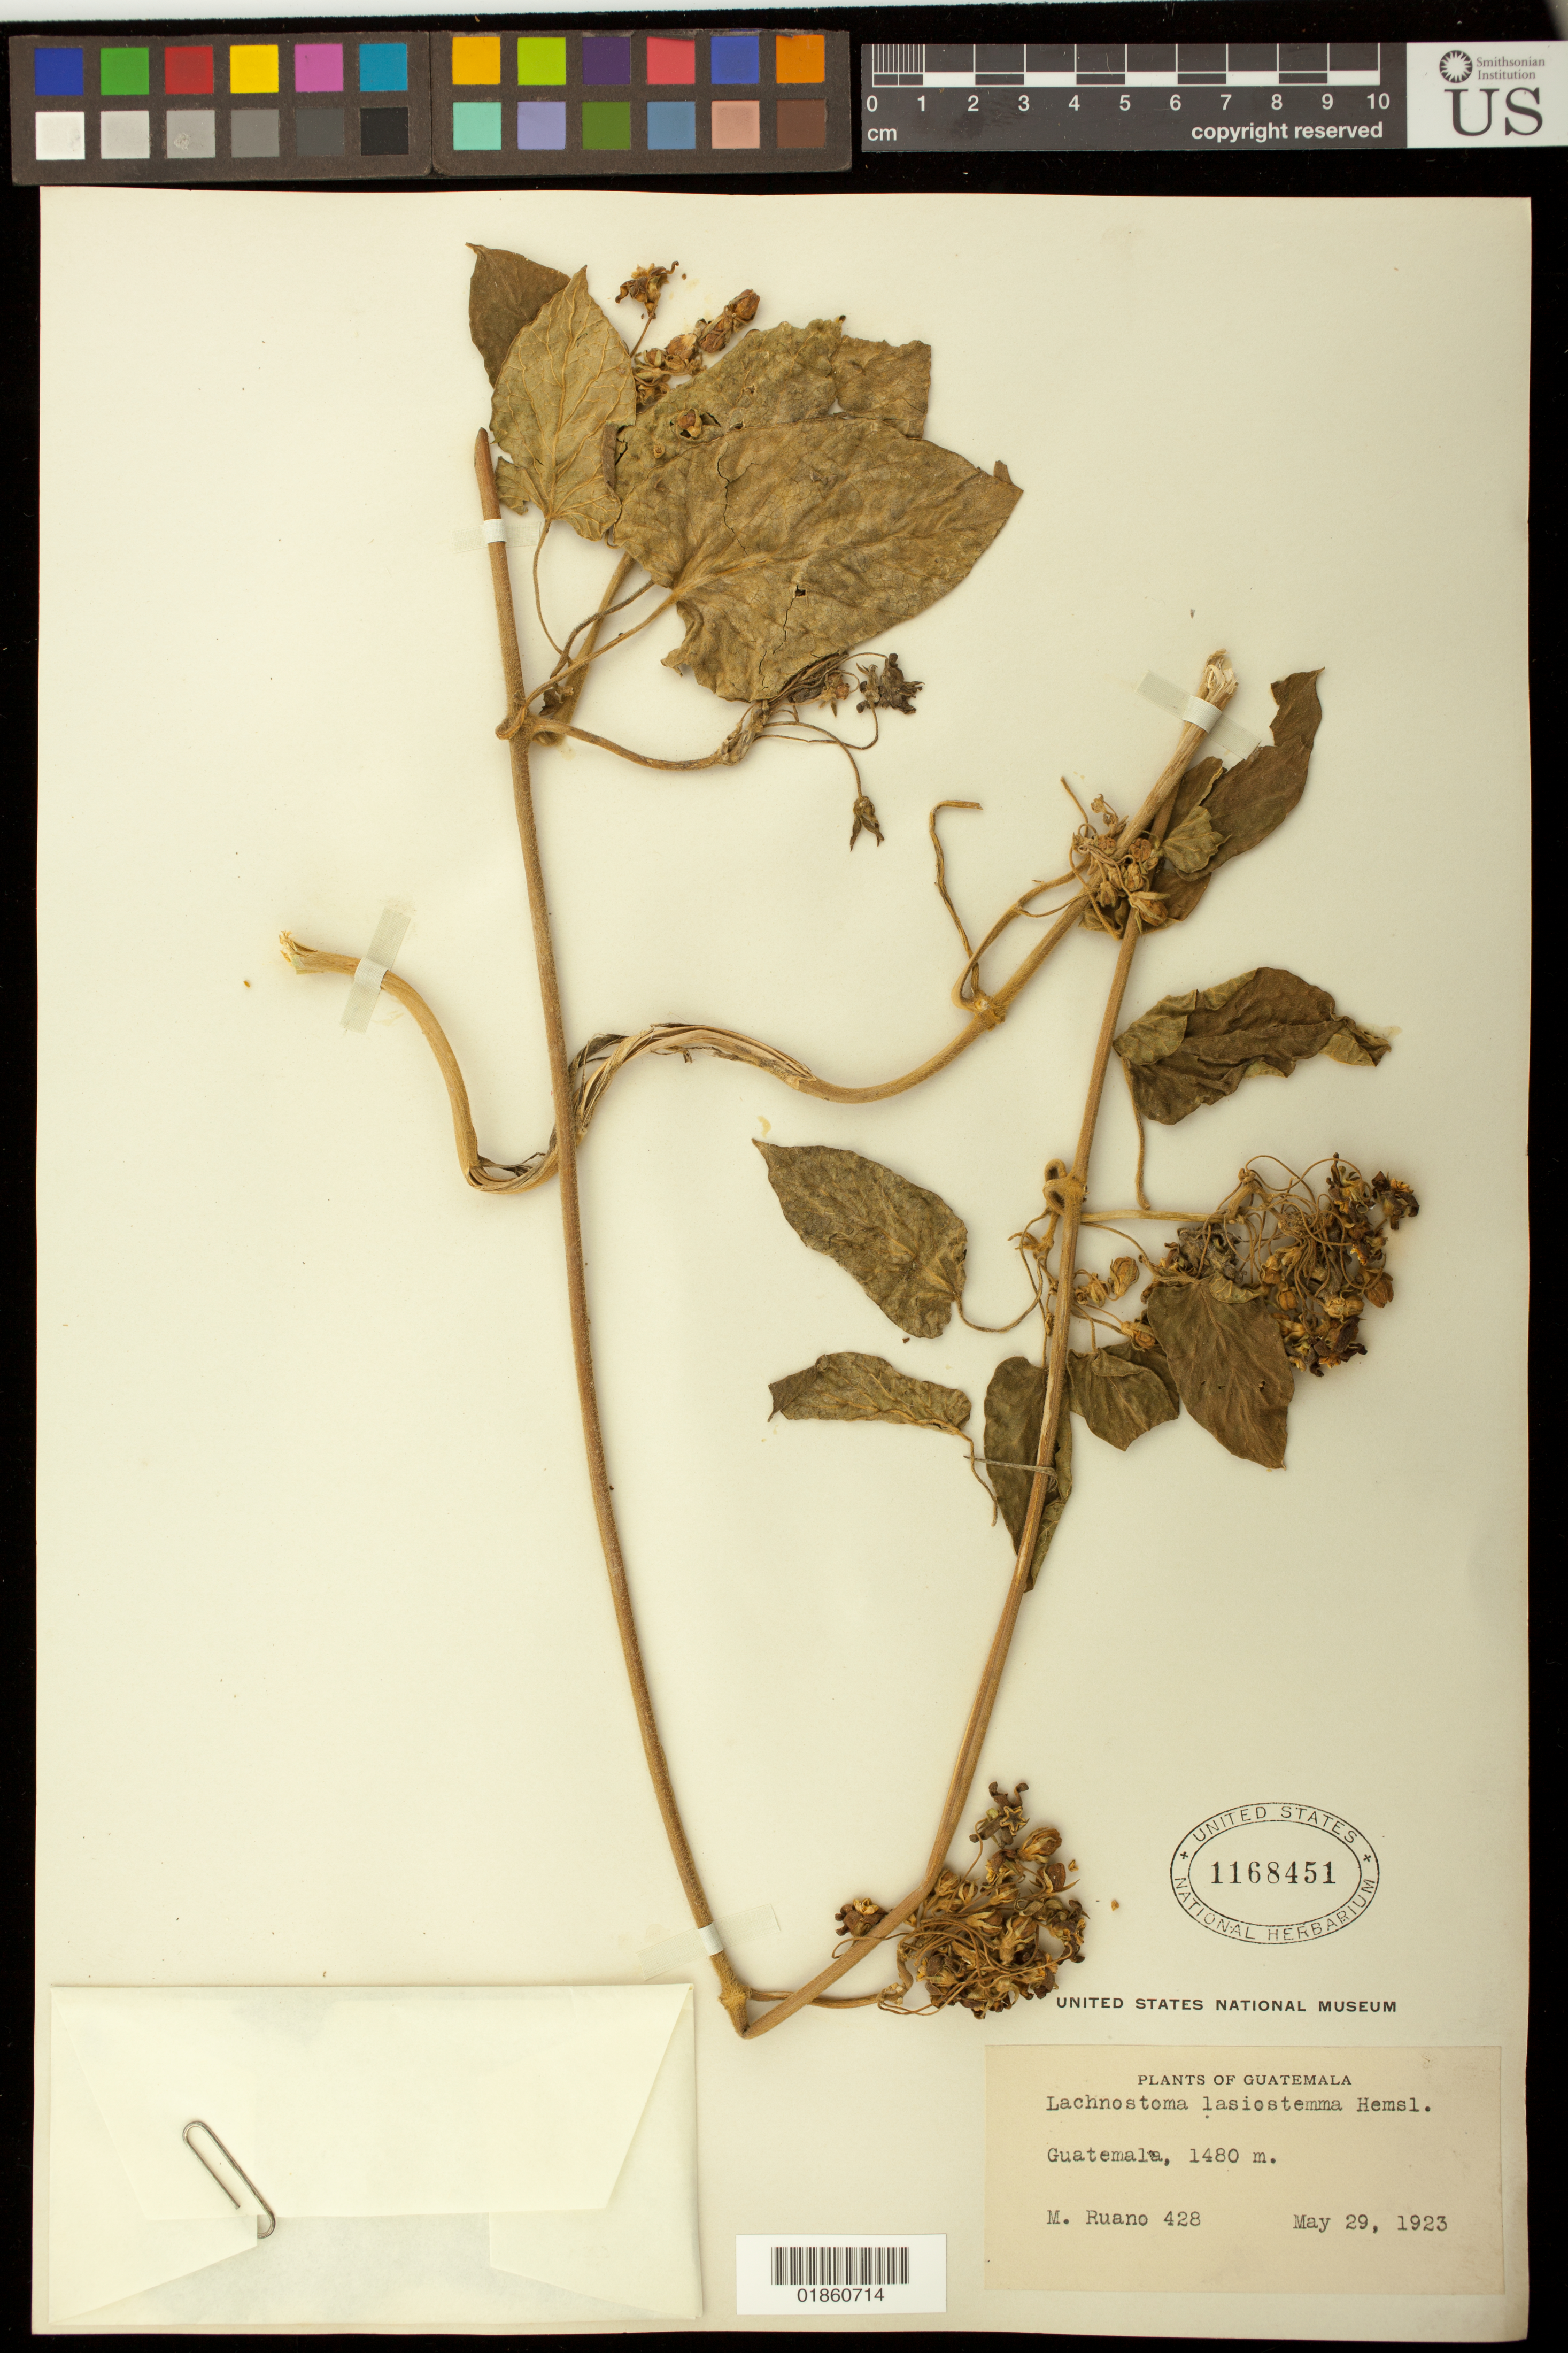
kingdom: Plantae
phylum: Tracheophyta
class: Magnoliopsida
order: Gentianales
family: Apocynaceae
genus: Gonolobus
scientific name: Gonolobus lasiostemma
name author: (Hemsl.) Woodson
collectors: M. Ruano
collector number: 428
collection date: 1923-05-29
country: Guatemala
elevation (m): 1480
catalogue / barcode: US 1168451